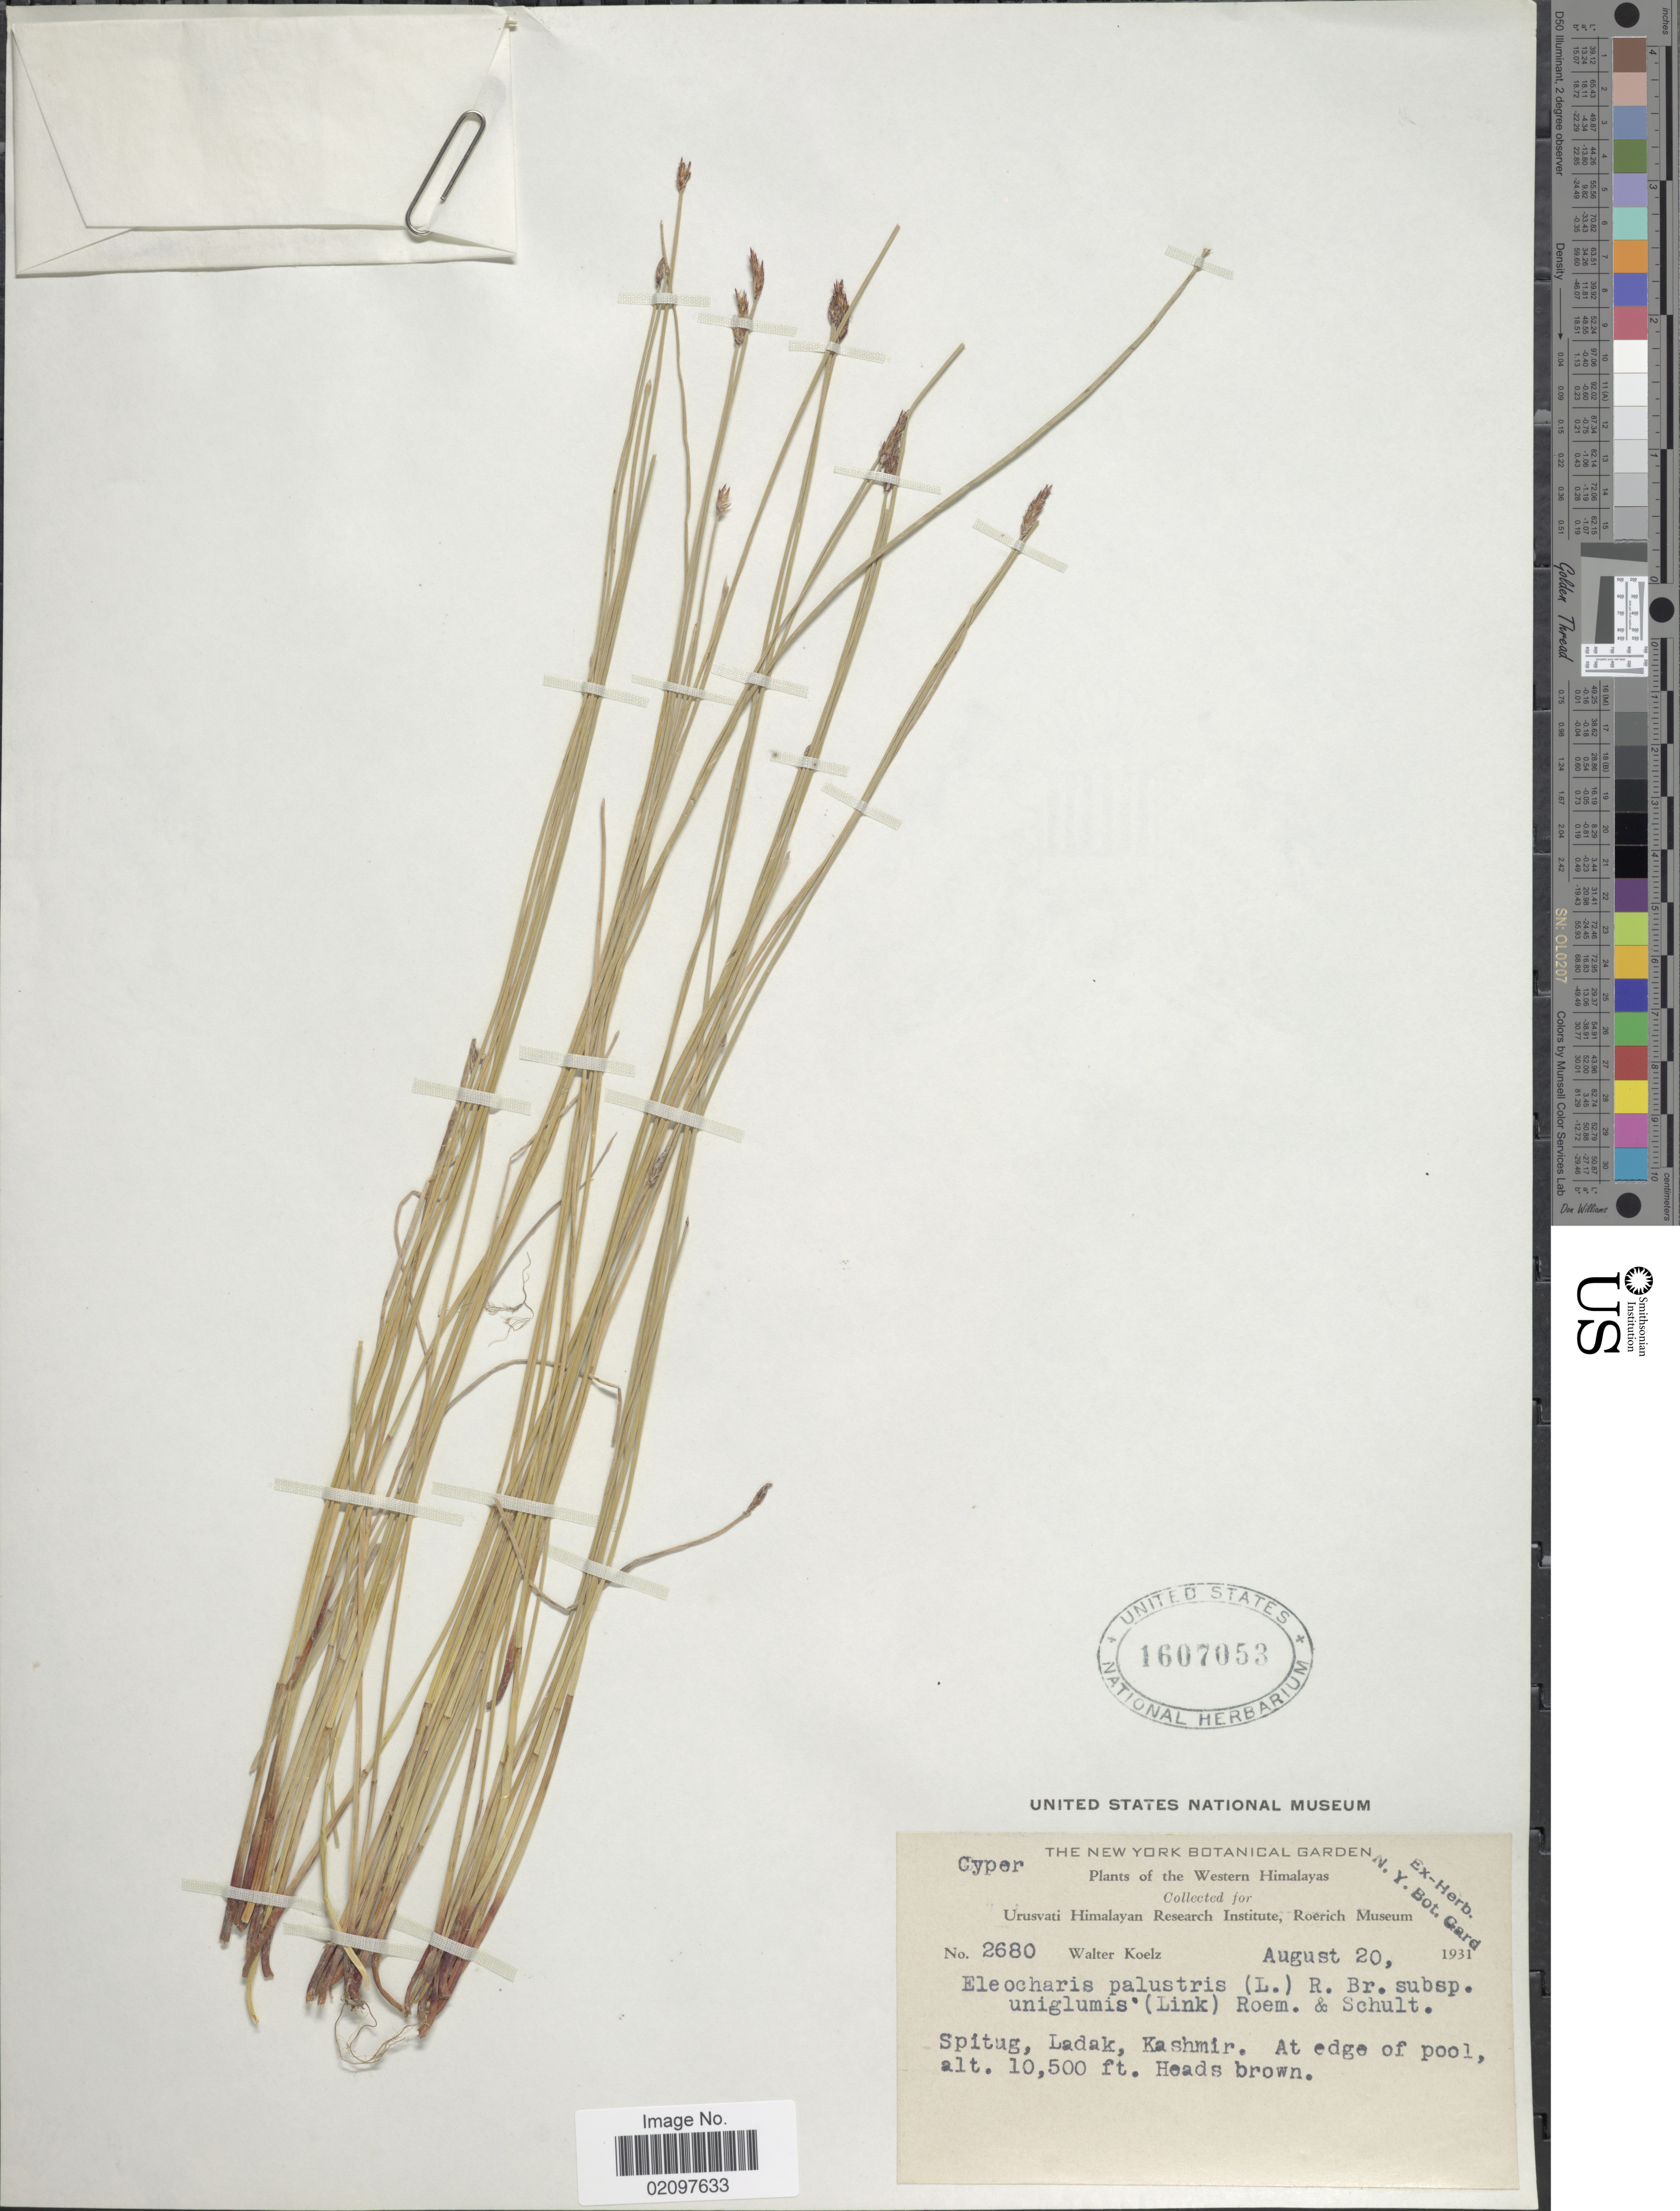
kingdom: Plantae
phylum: Tracheophyta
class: Liliopsida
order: Poales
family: Cyperaceae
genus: Eleocharis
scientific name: Eleocharis palustris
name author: (L.) Roem. & Schult.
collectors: W. N. Koelz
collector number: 2680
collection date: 1931-08-20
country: India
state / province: Ladakh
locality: Western Himalayas, Spitug, Ladak, Kashmir. At edge of pool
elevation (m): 3200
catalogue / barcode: US 1607053